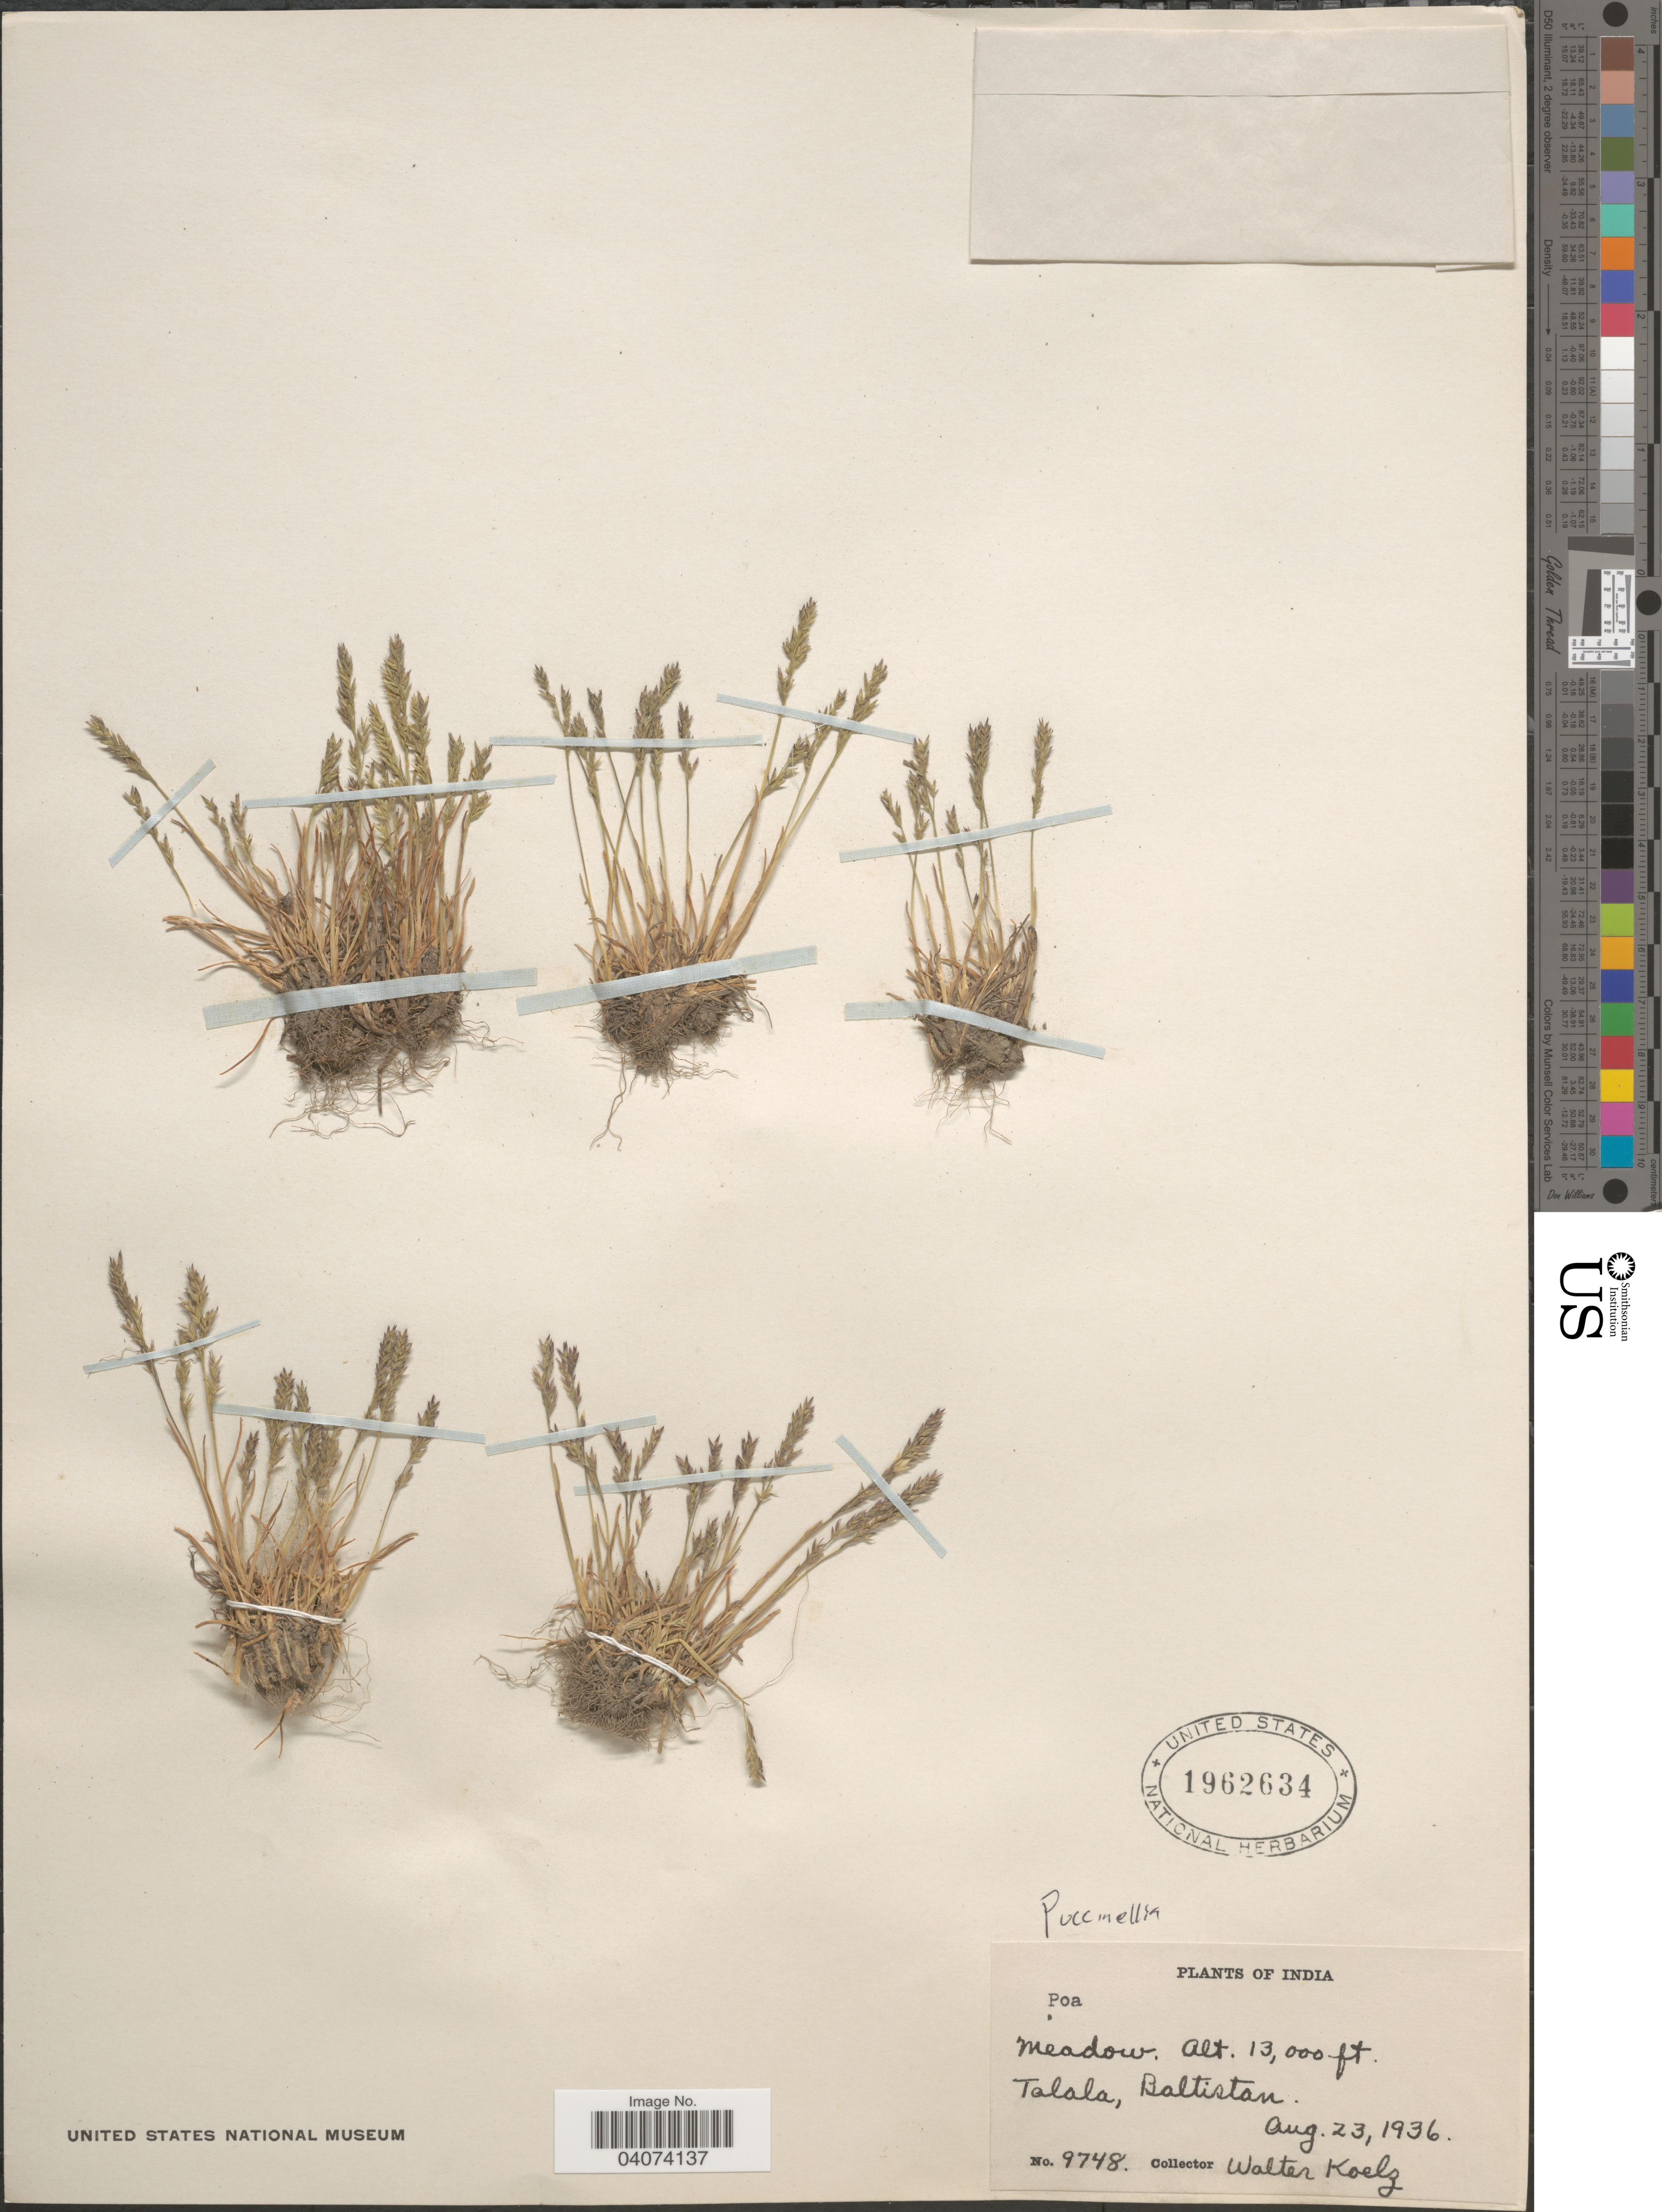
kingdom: Plantae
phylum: Tracheophyta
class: Liliopsida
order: Poales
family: Poaceae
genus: Poa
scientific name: Poa sp.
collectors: W. N. Koelz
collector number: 9748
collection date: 1936-08-23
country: India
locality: Talala, Baltistan.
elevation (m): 3962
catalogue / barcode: US 1962634